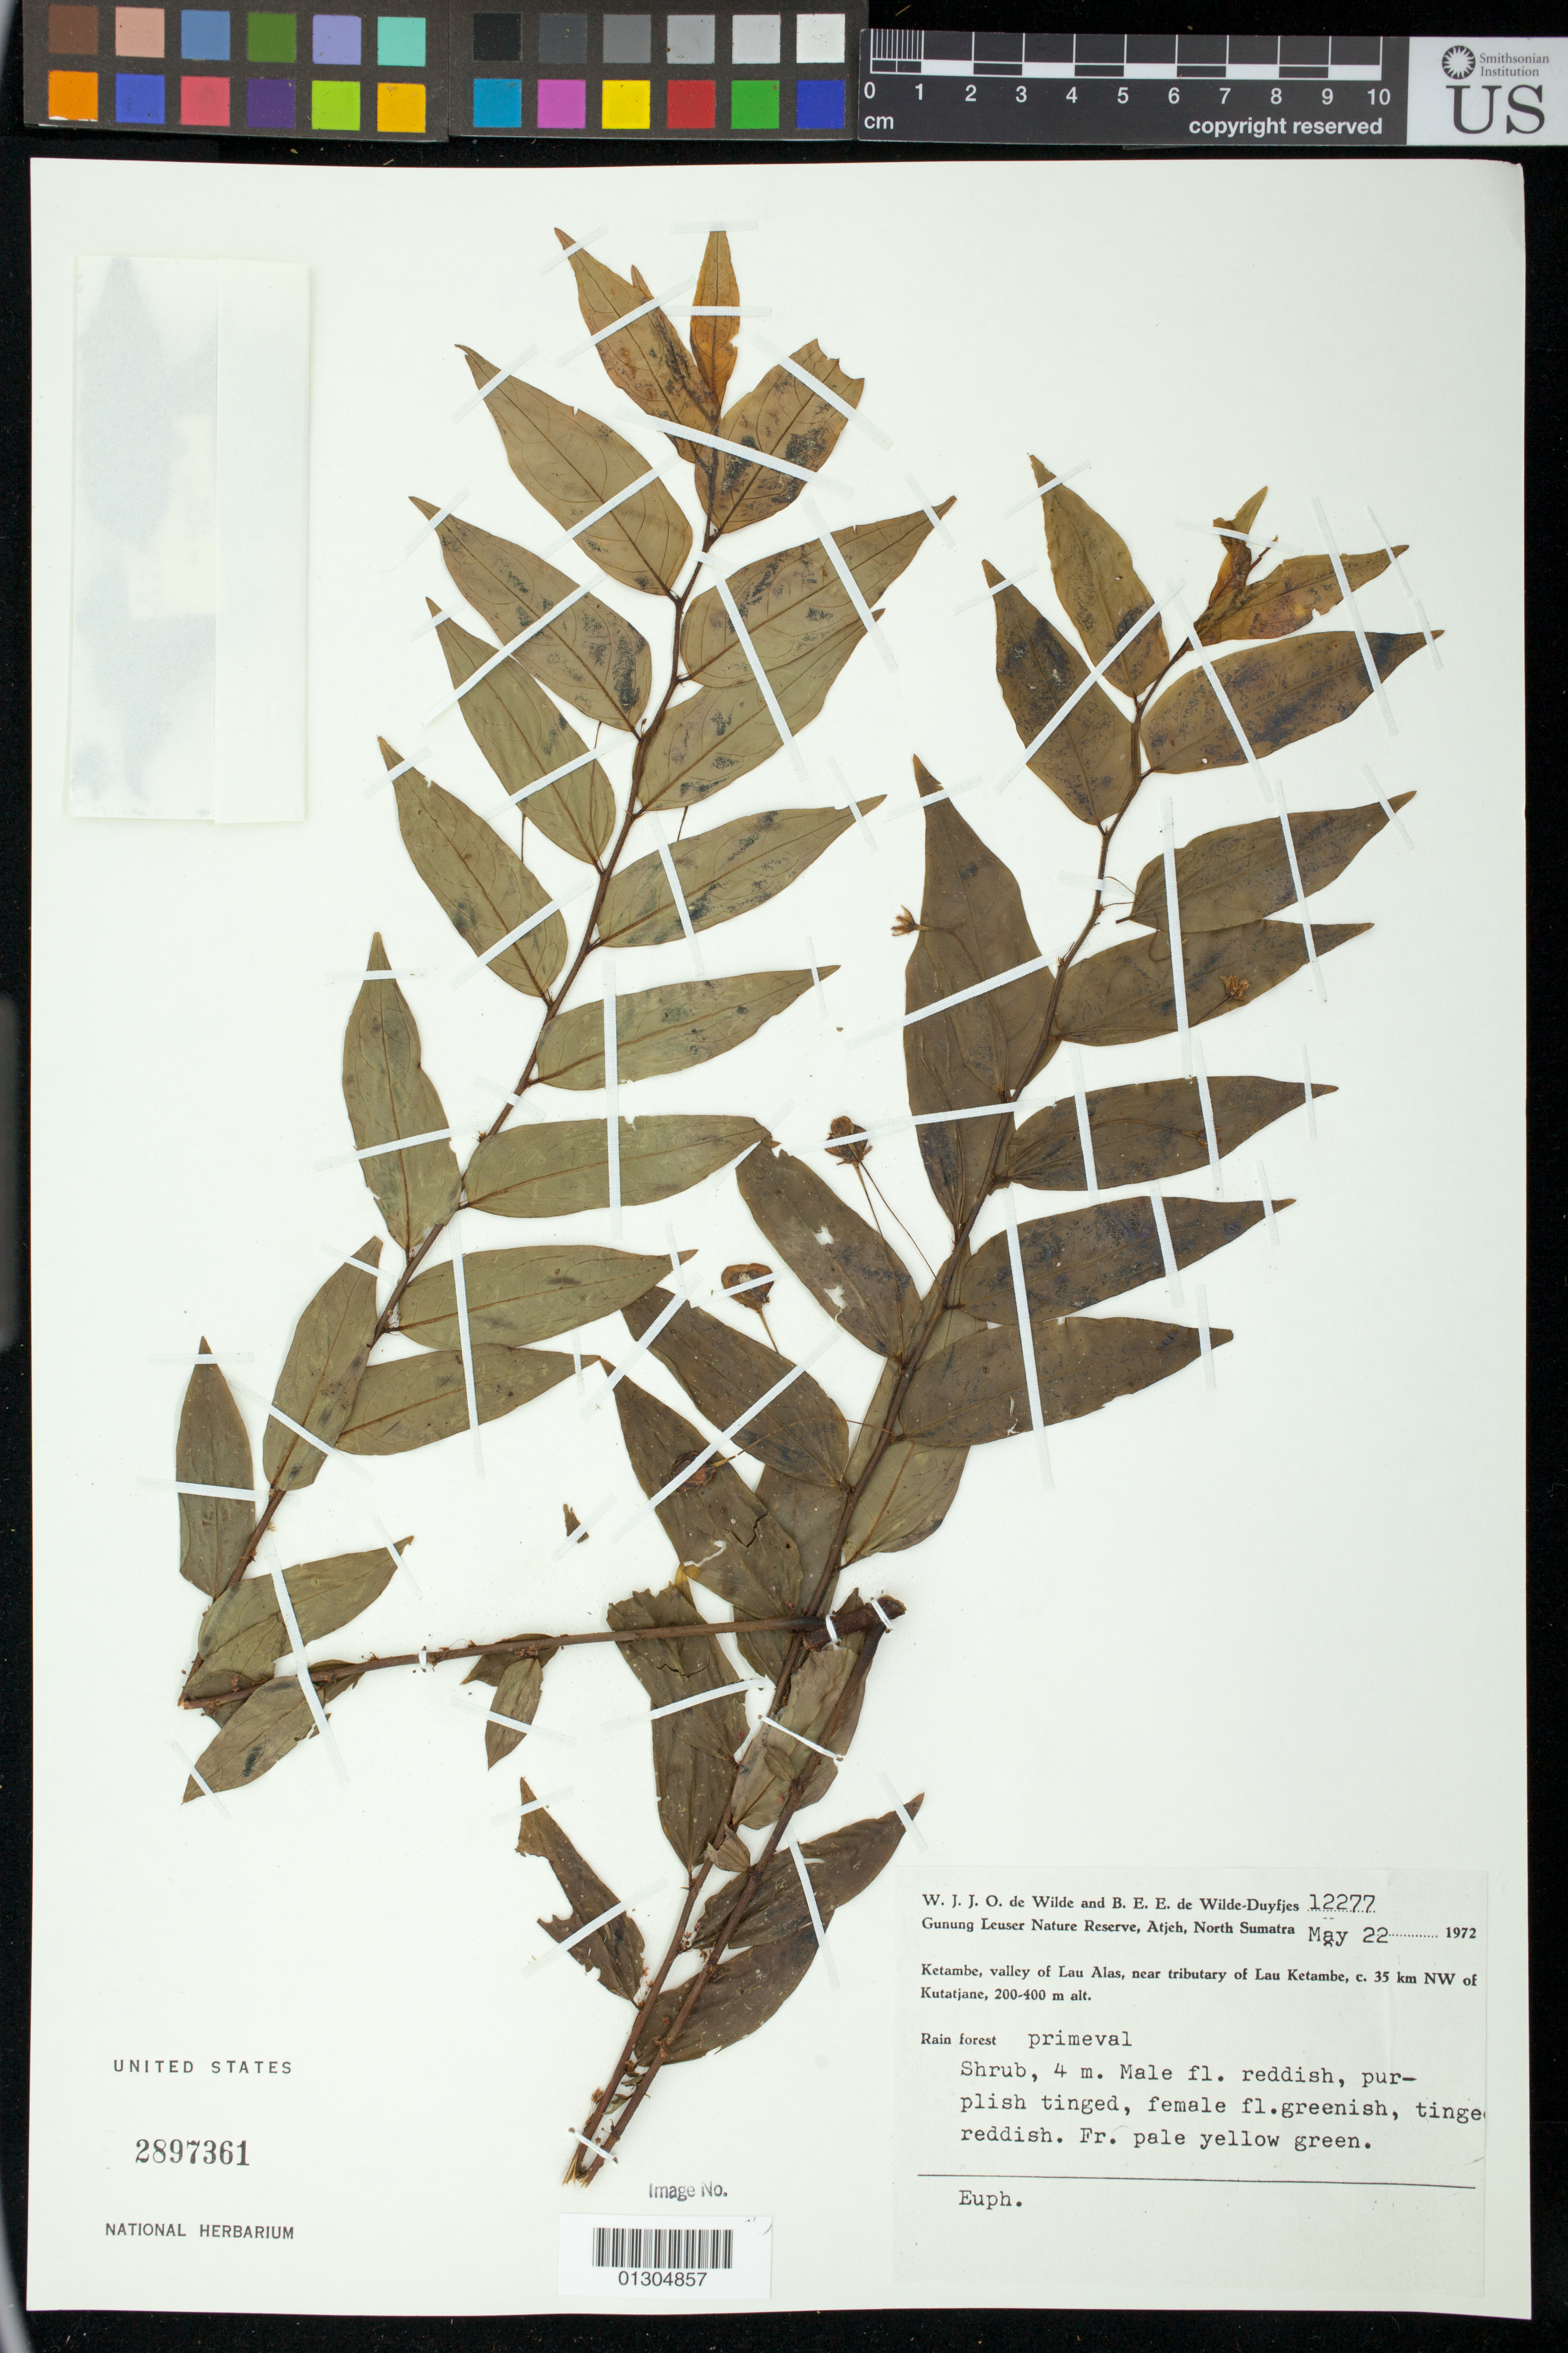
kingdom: Plantae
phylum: Tracheophyta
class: Magnoliopsida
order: Malpighiales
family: Euphorbiaceae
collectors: W. J. de Wilde & B. E. de Wilde-Duyfjes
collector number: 12277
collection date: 1972-05-22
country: Indonesia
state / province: Sumatra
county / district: Aceh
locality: Ketambe, valley of Lau Alas, near tributary of Lau Ketambe c. 35 km NW of Kutatjane. Gunung Leuser NAture Reserve, Atjeh, North Sumatra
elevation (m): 200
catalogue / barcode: US 2897361